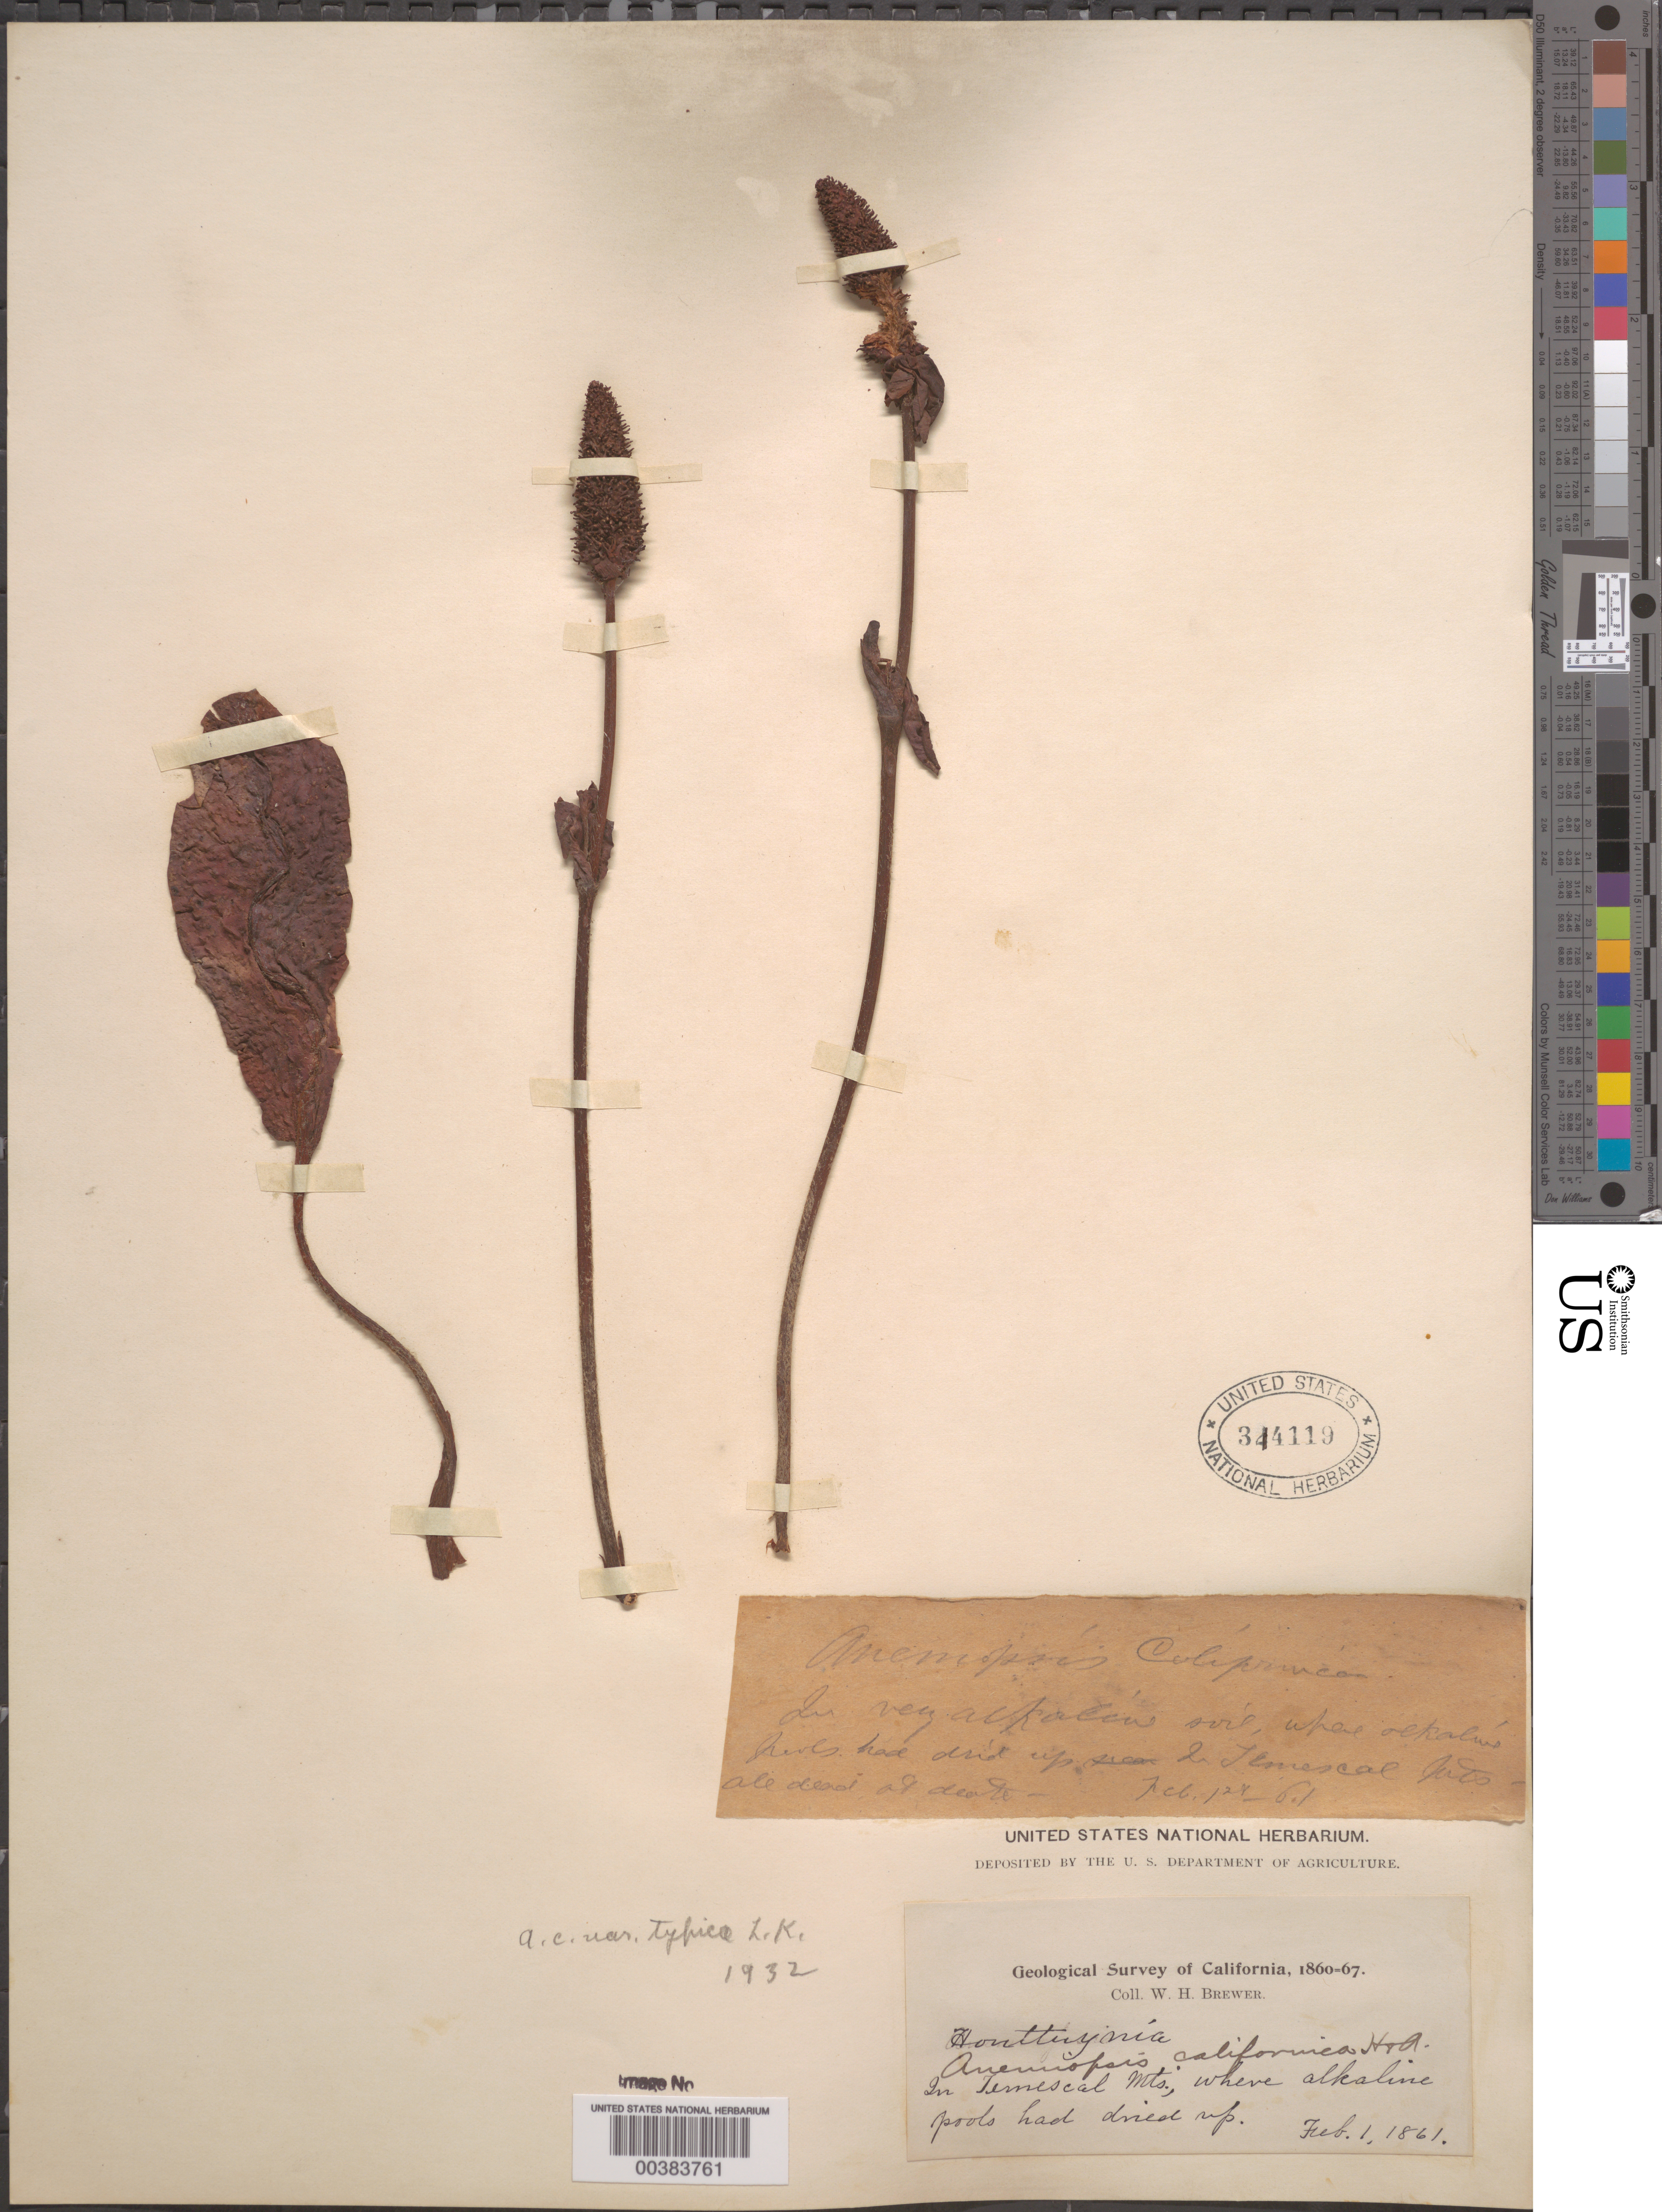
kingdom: Plantae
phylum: Tracheophyta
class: Magnoliopsida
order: Piperales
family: Saururaceae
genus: Anemopsis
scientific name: Anemopsis californica var. typica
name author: Kelso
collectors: W. H. Brewer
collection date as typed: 01 Feb 1861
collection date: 1861-02-01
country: United States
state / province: California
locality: Temescal mts.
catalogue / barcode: US 344119